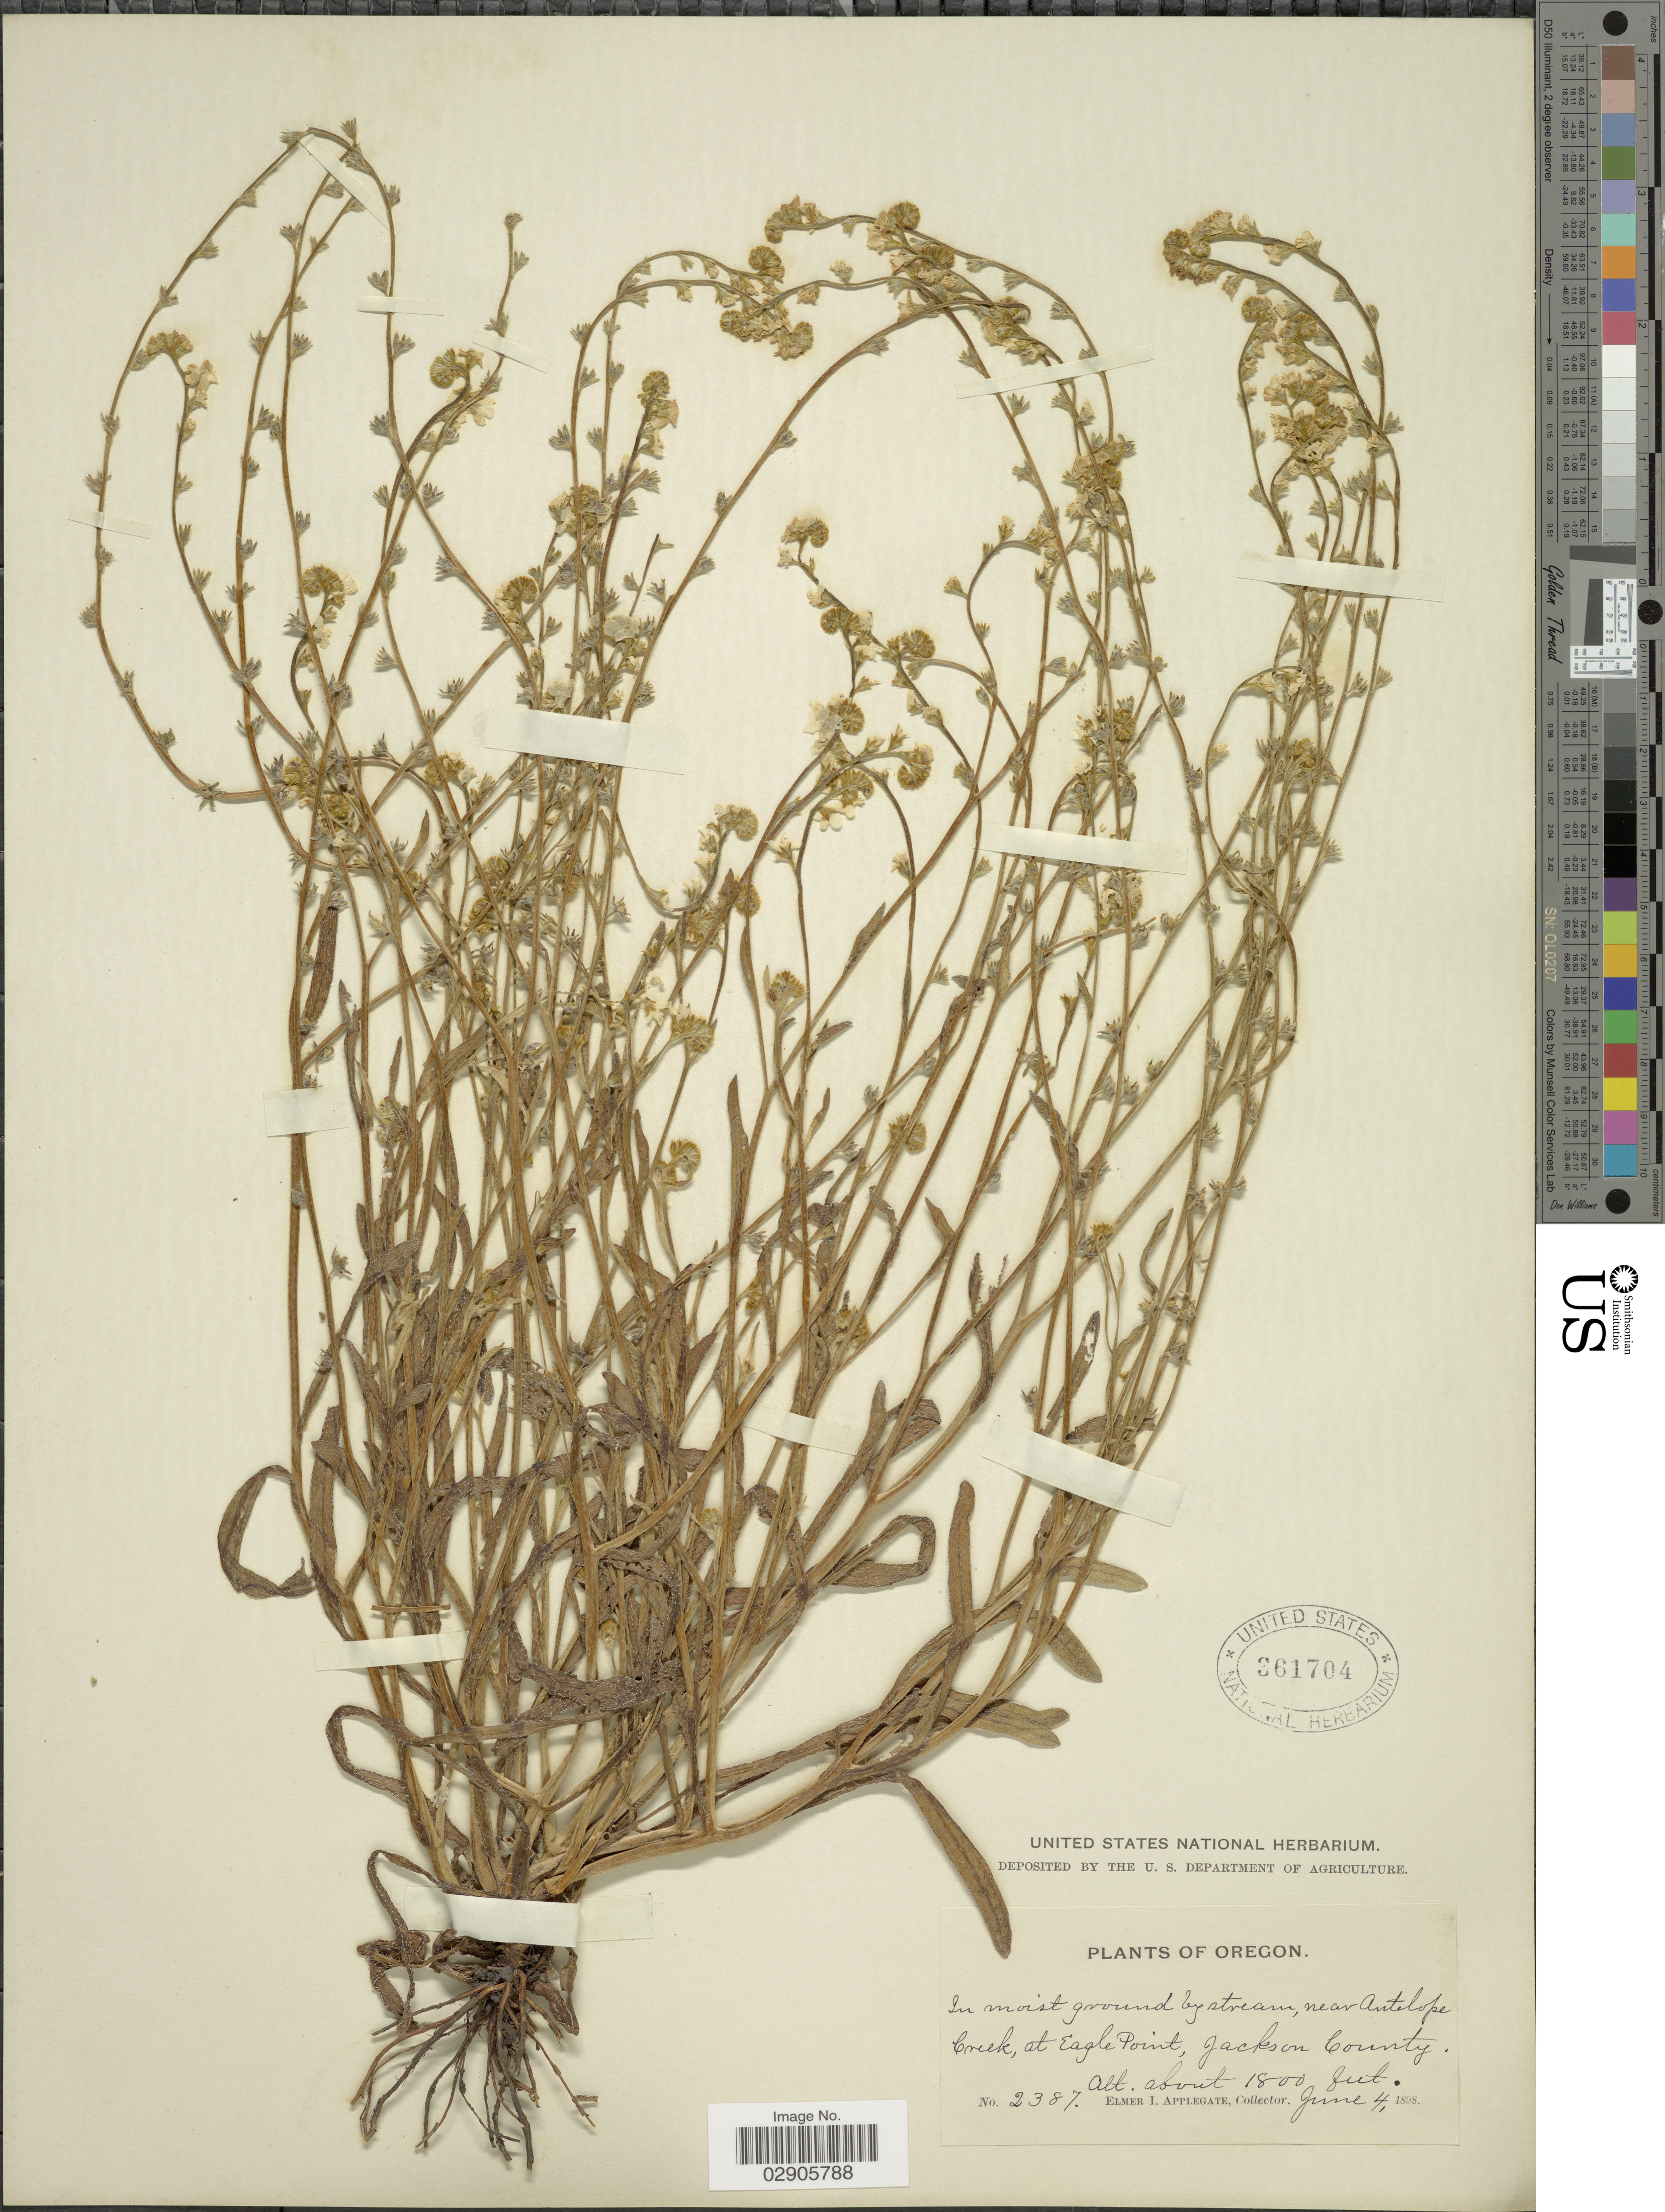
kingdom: Plantae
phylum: Tracheophyta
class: Magnoliopsida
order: Boraginales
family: Boraginaceae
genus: Plagiobothrys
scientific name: Plagiobothrys nothofulvus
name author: (A. Gray) A. Gray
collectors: E. I. Applegate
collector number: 2387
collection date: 1898-06-04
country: United States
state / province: Oregon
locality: Near Antelope Creek, at Eagle Point, Jackson County.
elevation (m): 549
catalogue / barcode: US 361704